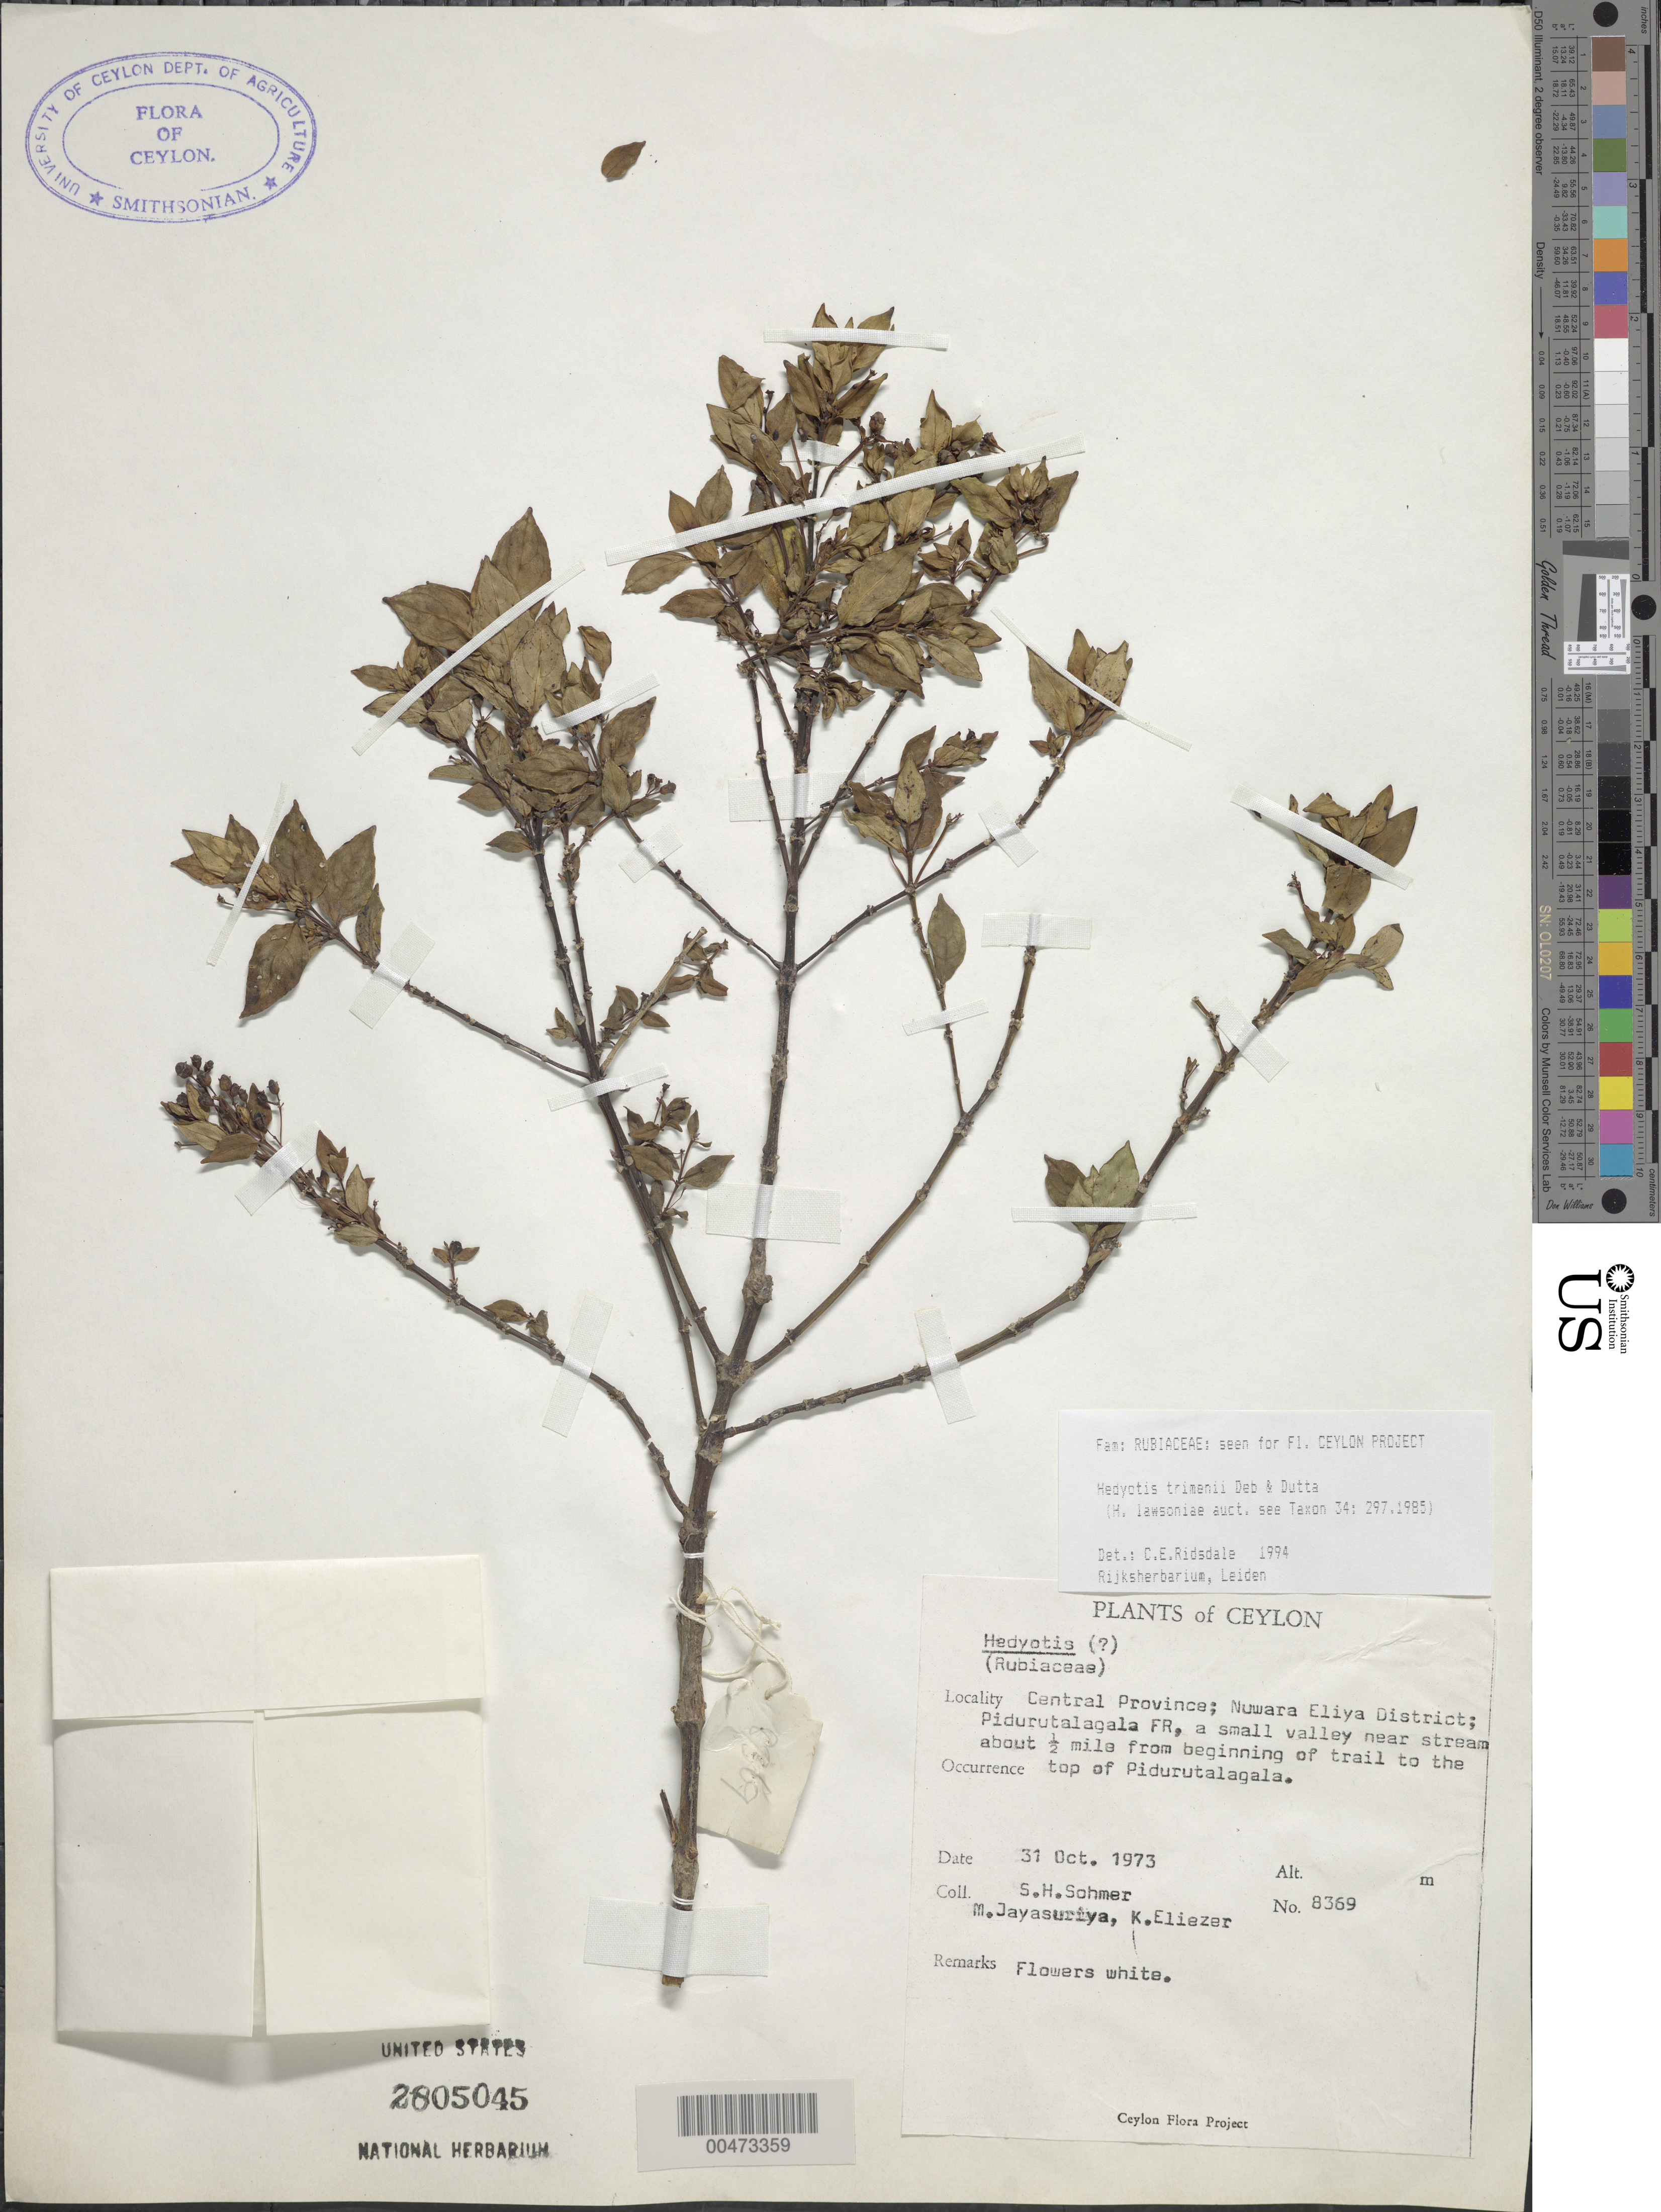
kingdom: Plantae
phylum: Tracheophyta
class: Magnoliopsida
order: Gentianales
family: Rubiaceae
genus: Hedyotis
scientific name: Hedyotis trimenii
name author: Deb & R. Dutta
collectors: S. H. Sohmer, A. H. Jayasuriya & K. Eliezer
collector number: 8369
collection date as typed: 31 Oct 1973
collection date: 1973-10-31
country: Sri Lanka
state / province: Central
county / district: Nuwara Eliya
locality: Pidurutalagala FR, c. 0.5 mi from beginning of trail to top of Pidurutalagala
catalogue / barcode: US 2805045